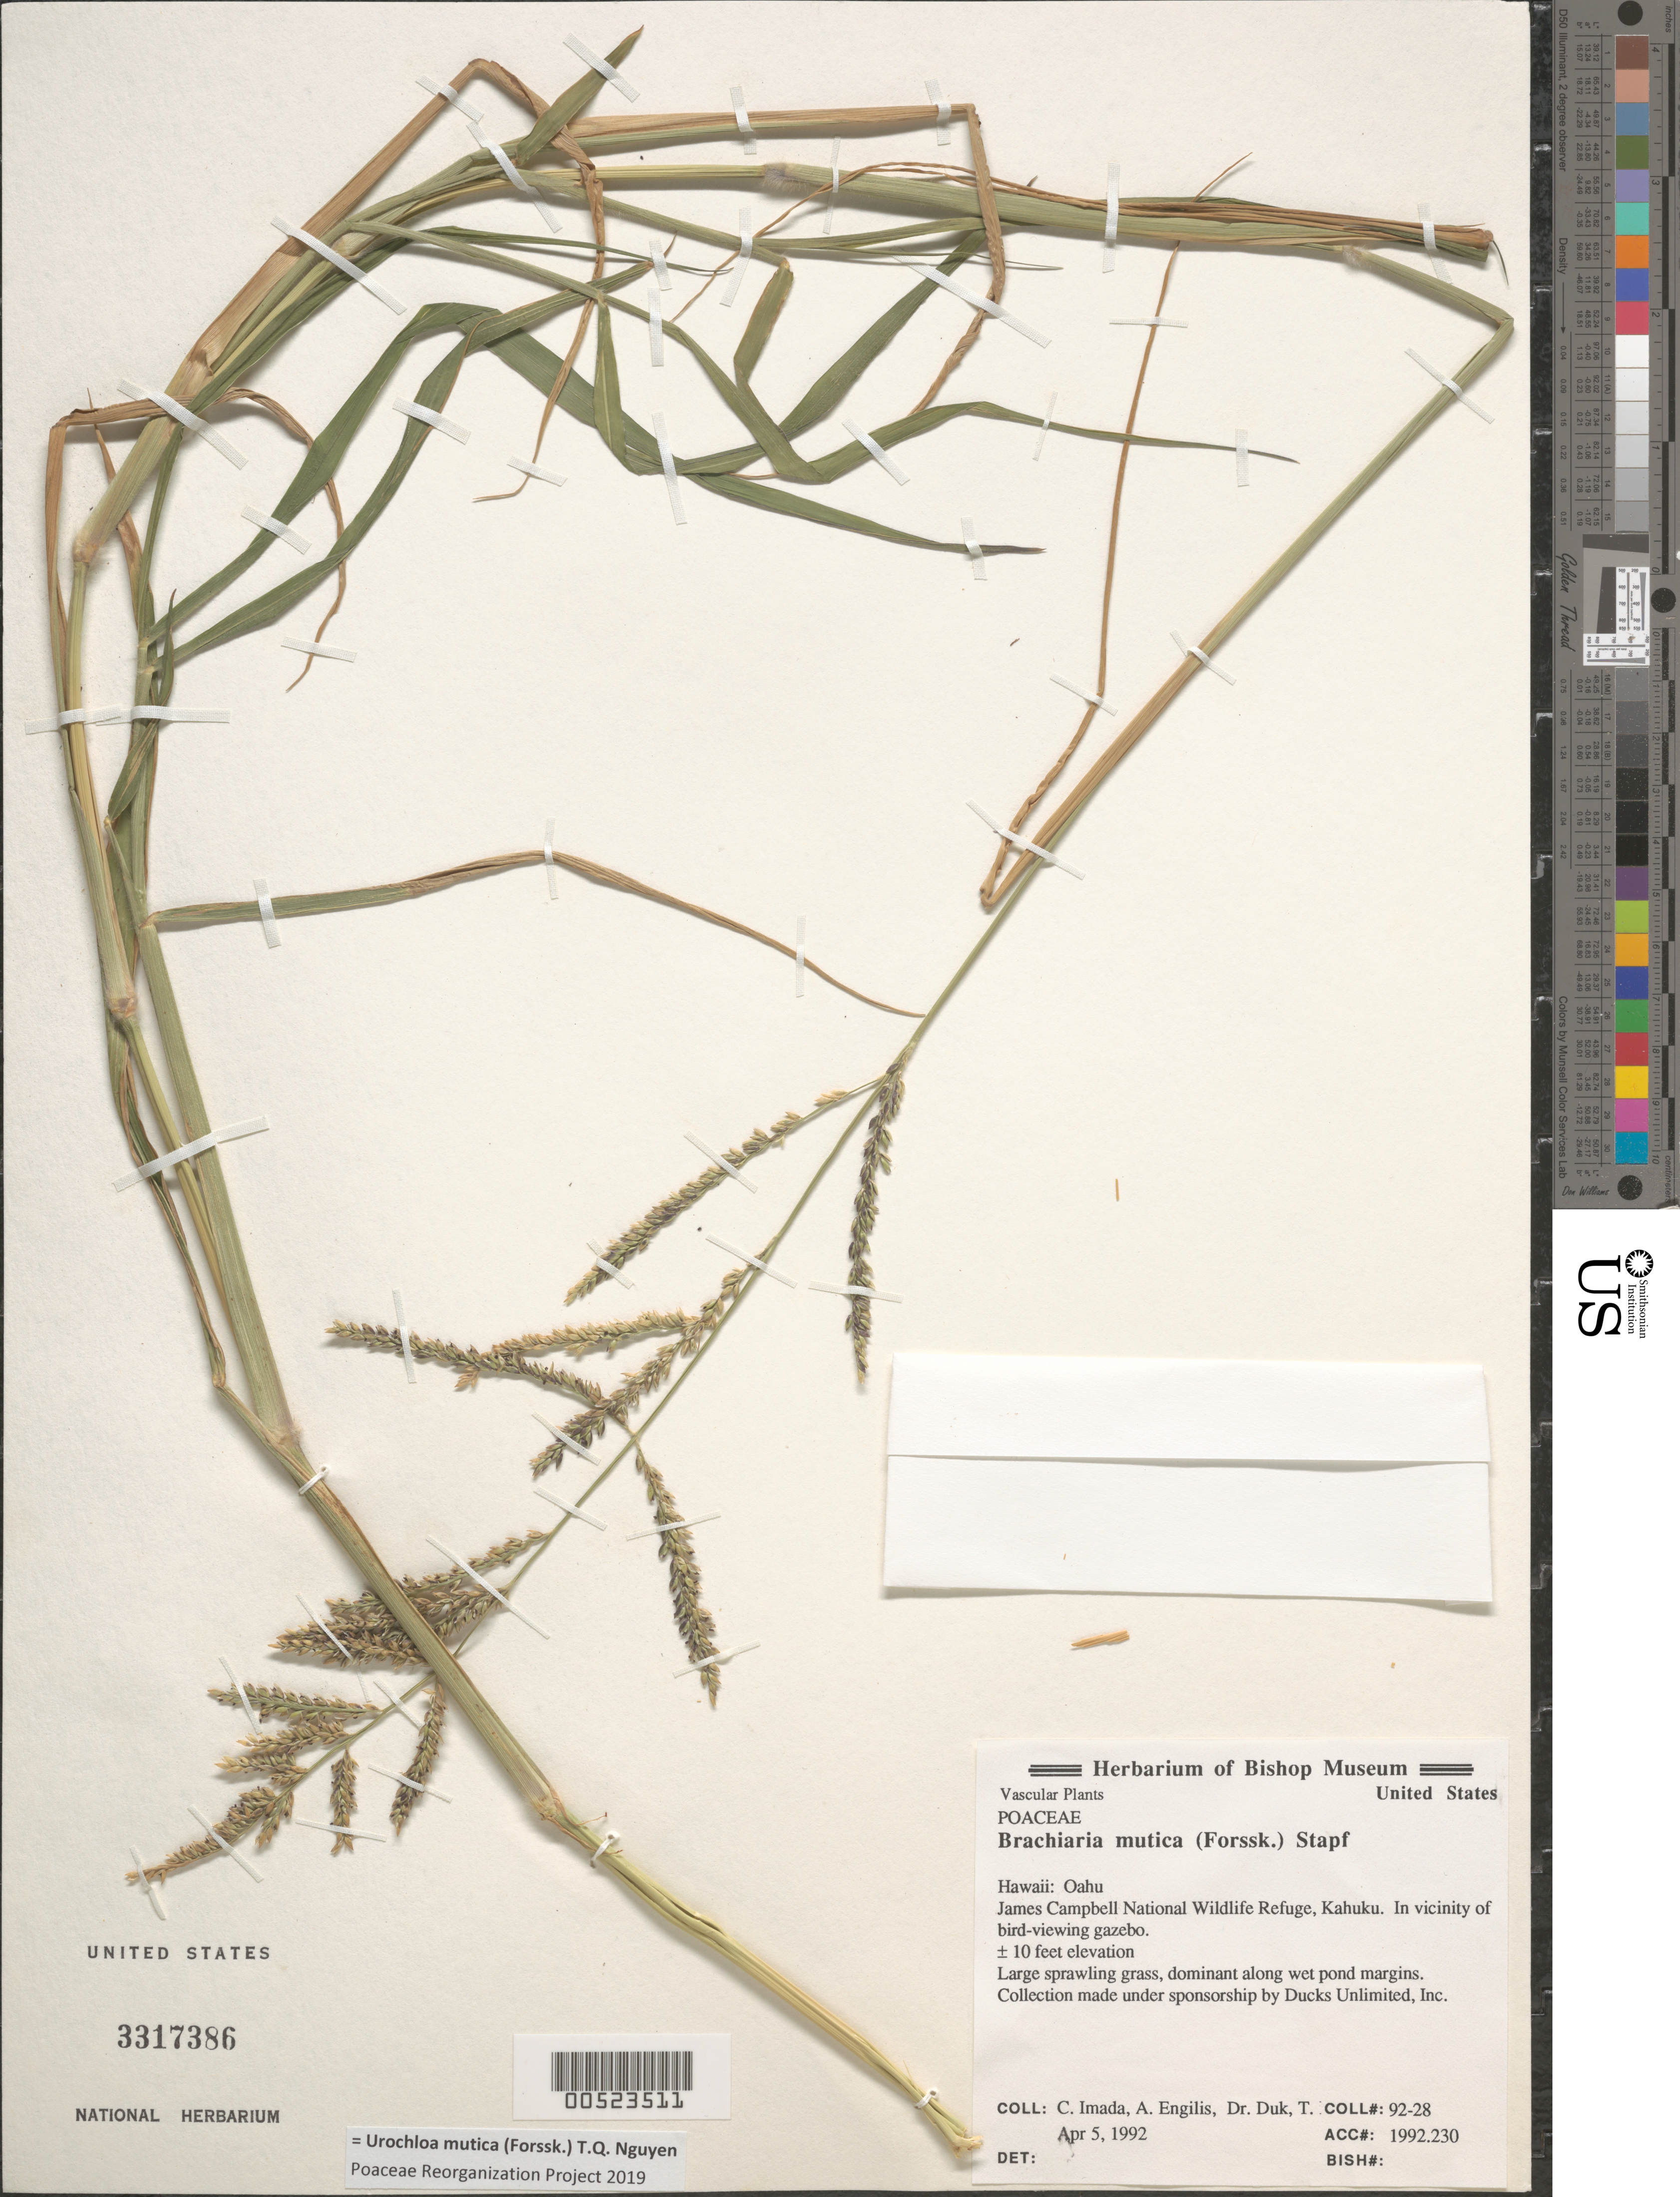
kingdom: Plantae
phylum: Tracheophyta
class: Liliopsida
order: Poales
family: Poaceae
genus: Urochloa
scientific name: Urochloa mutica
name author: (Forssk.) T.Q. Nguyen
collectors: C. Imada, A. Engilis & T. Duk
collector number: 92-28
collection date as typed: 5 Apr 1992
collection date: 1992-04-05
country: United States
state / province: Hawaii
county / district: Honolulu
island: Oahu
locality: James Campbell National Wildlife Refuge, Kahuku, in vicinity of bird-viewing gazebo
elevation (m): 3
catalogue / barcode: US 3317386